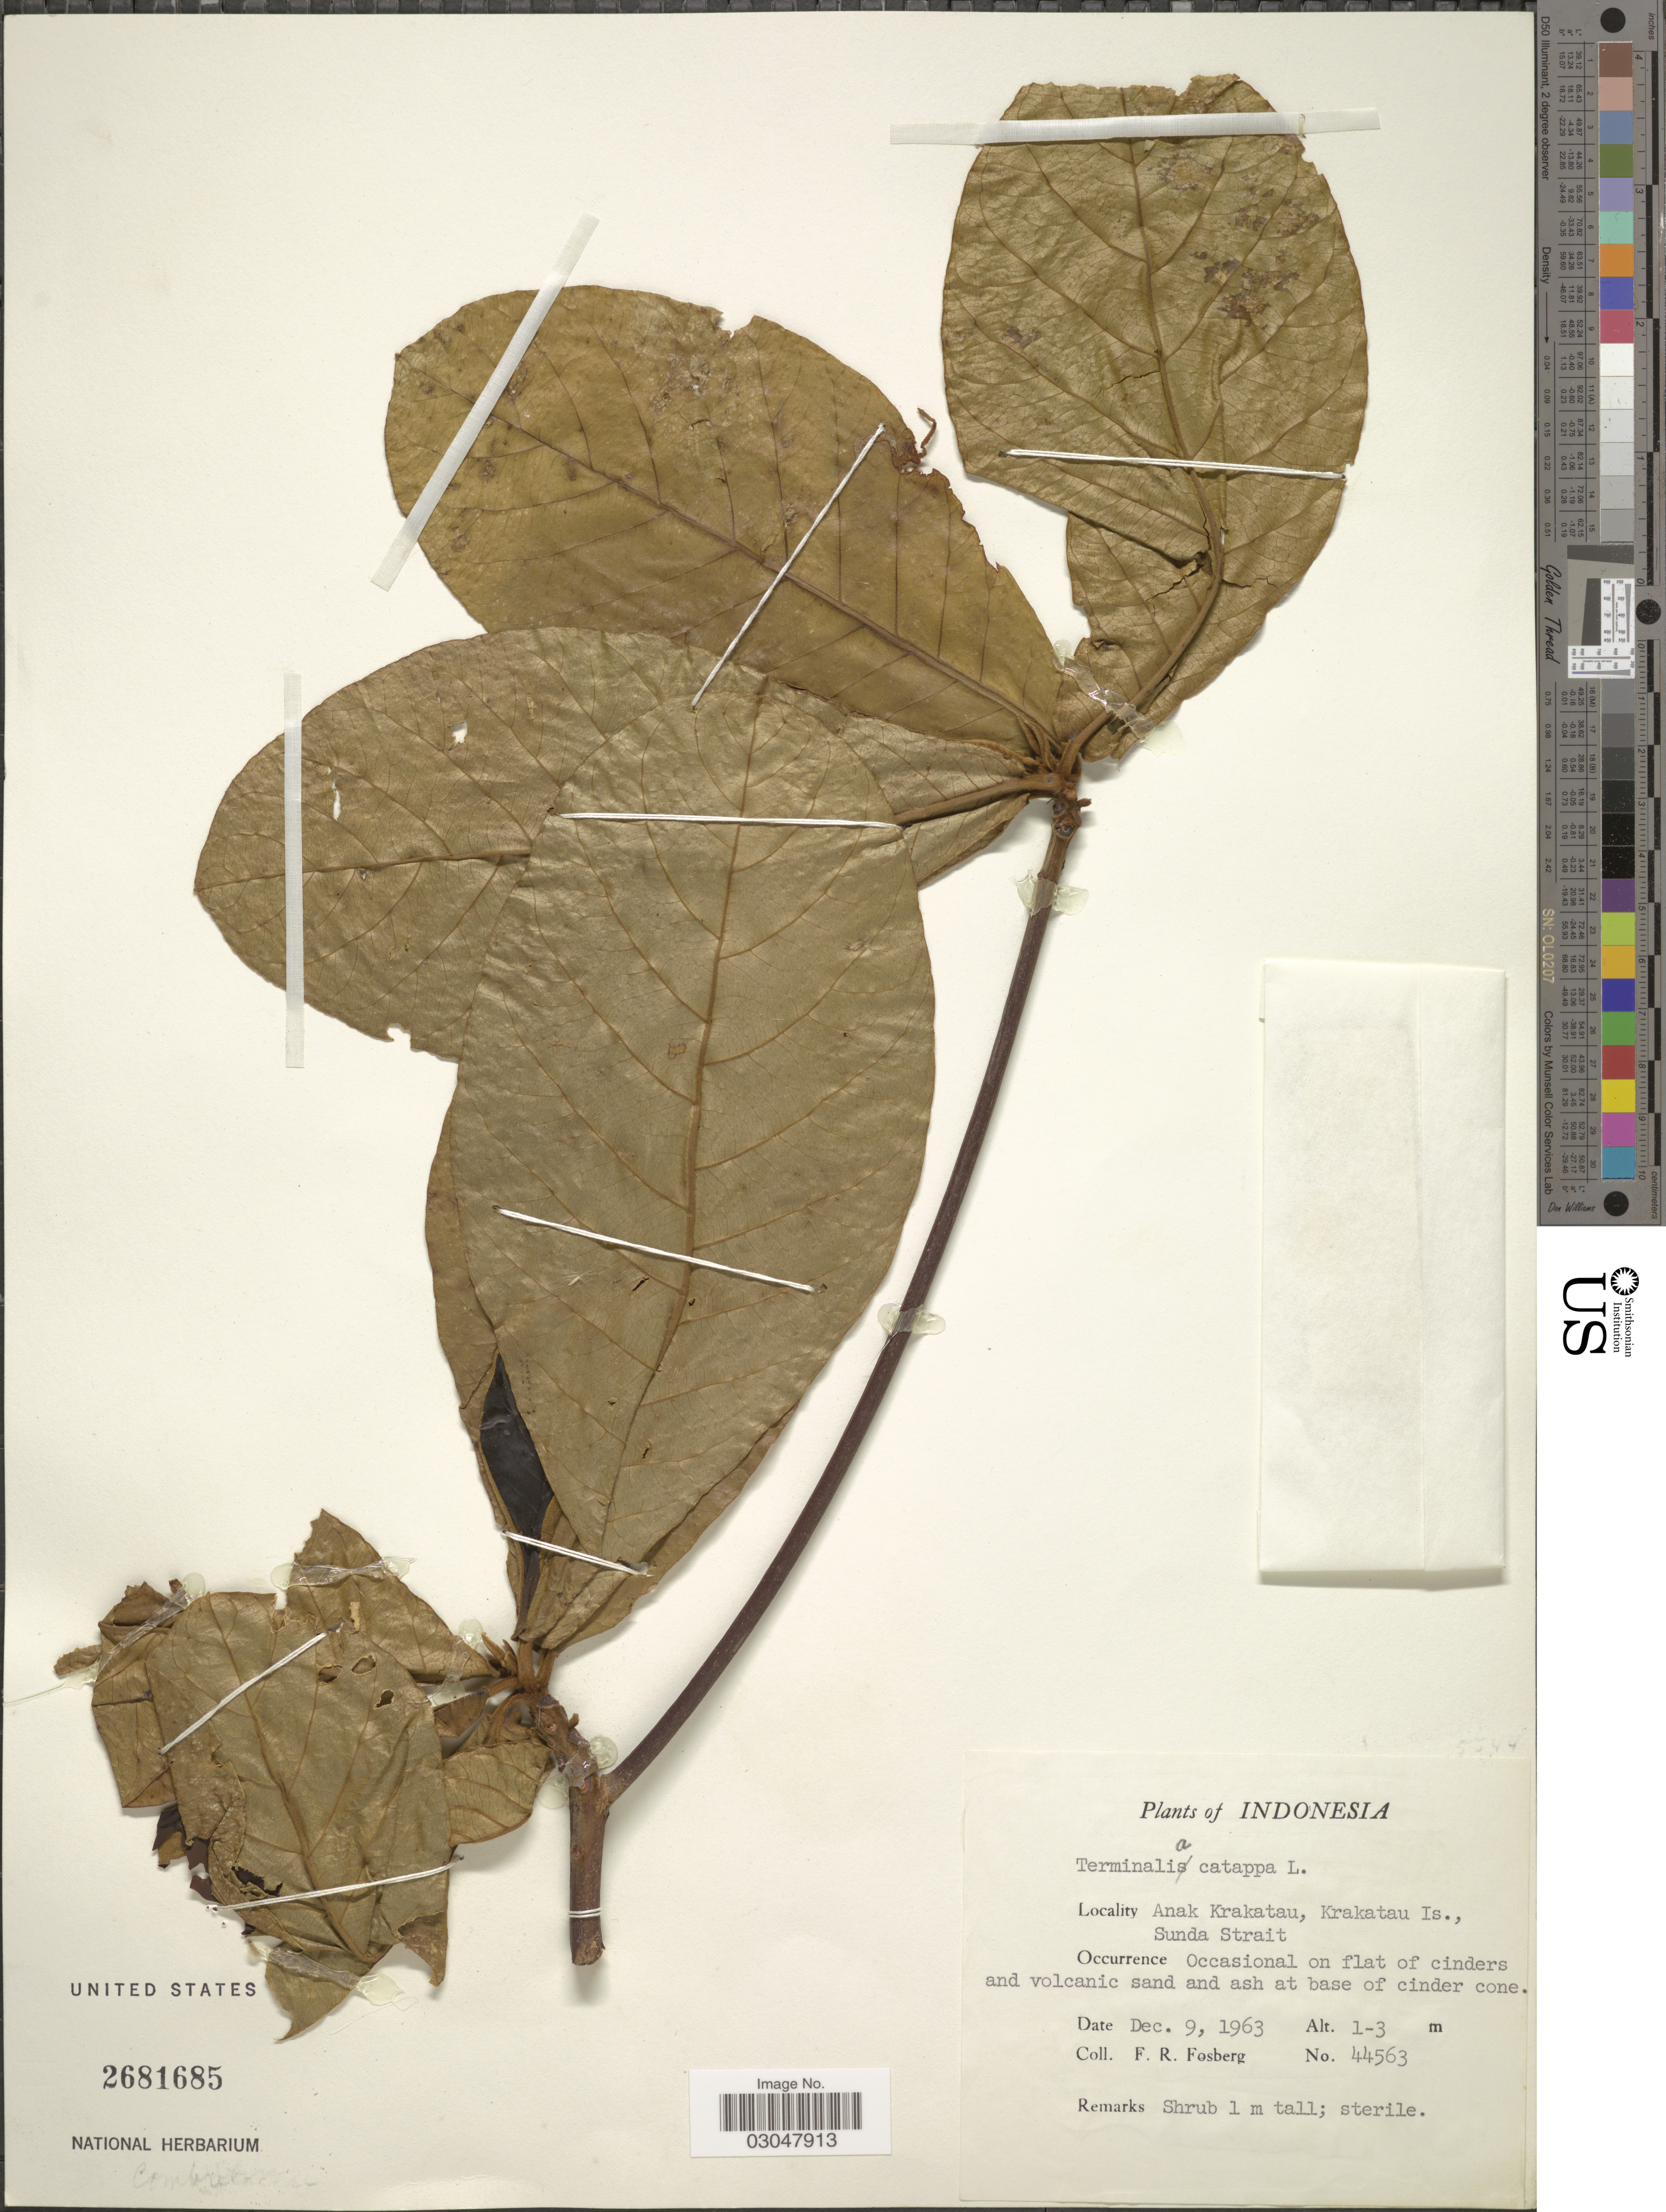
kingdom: Plantae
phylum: Tracheophyta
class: Magnoliopsida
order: Myrtales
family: Combretaceae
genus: Terminalia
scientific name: Terminalia catappa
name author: L.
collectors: F. R. Fosberg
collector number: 44563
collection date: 1963-12-09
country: Indonesia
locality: Anak Krakatau, Krakatau Is., Sunda Strait.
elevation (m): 1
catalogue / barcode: US 2681685